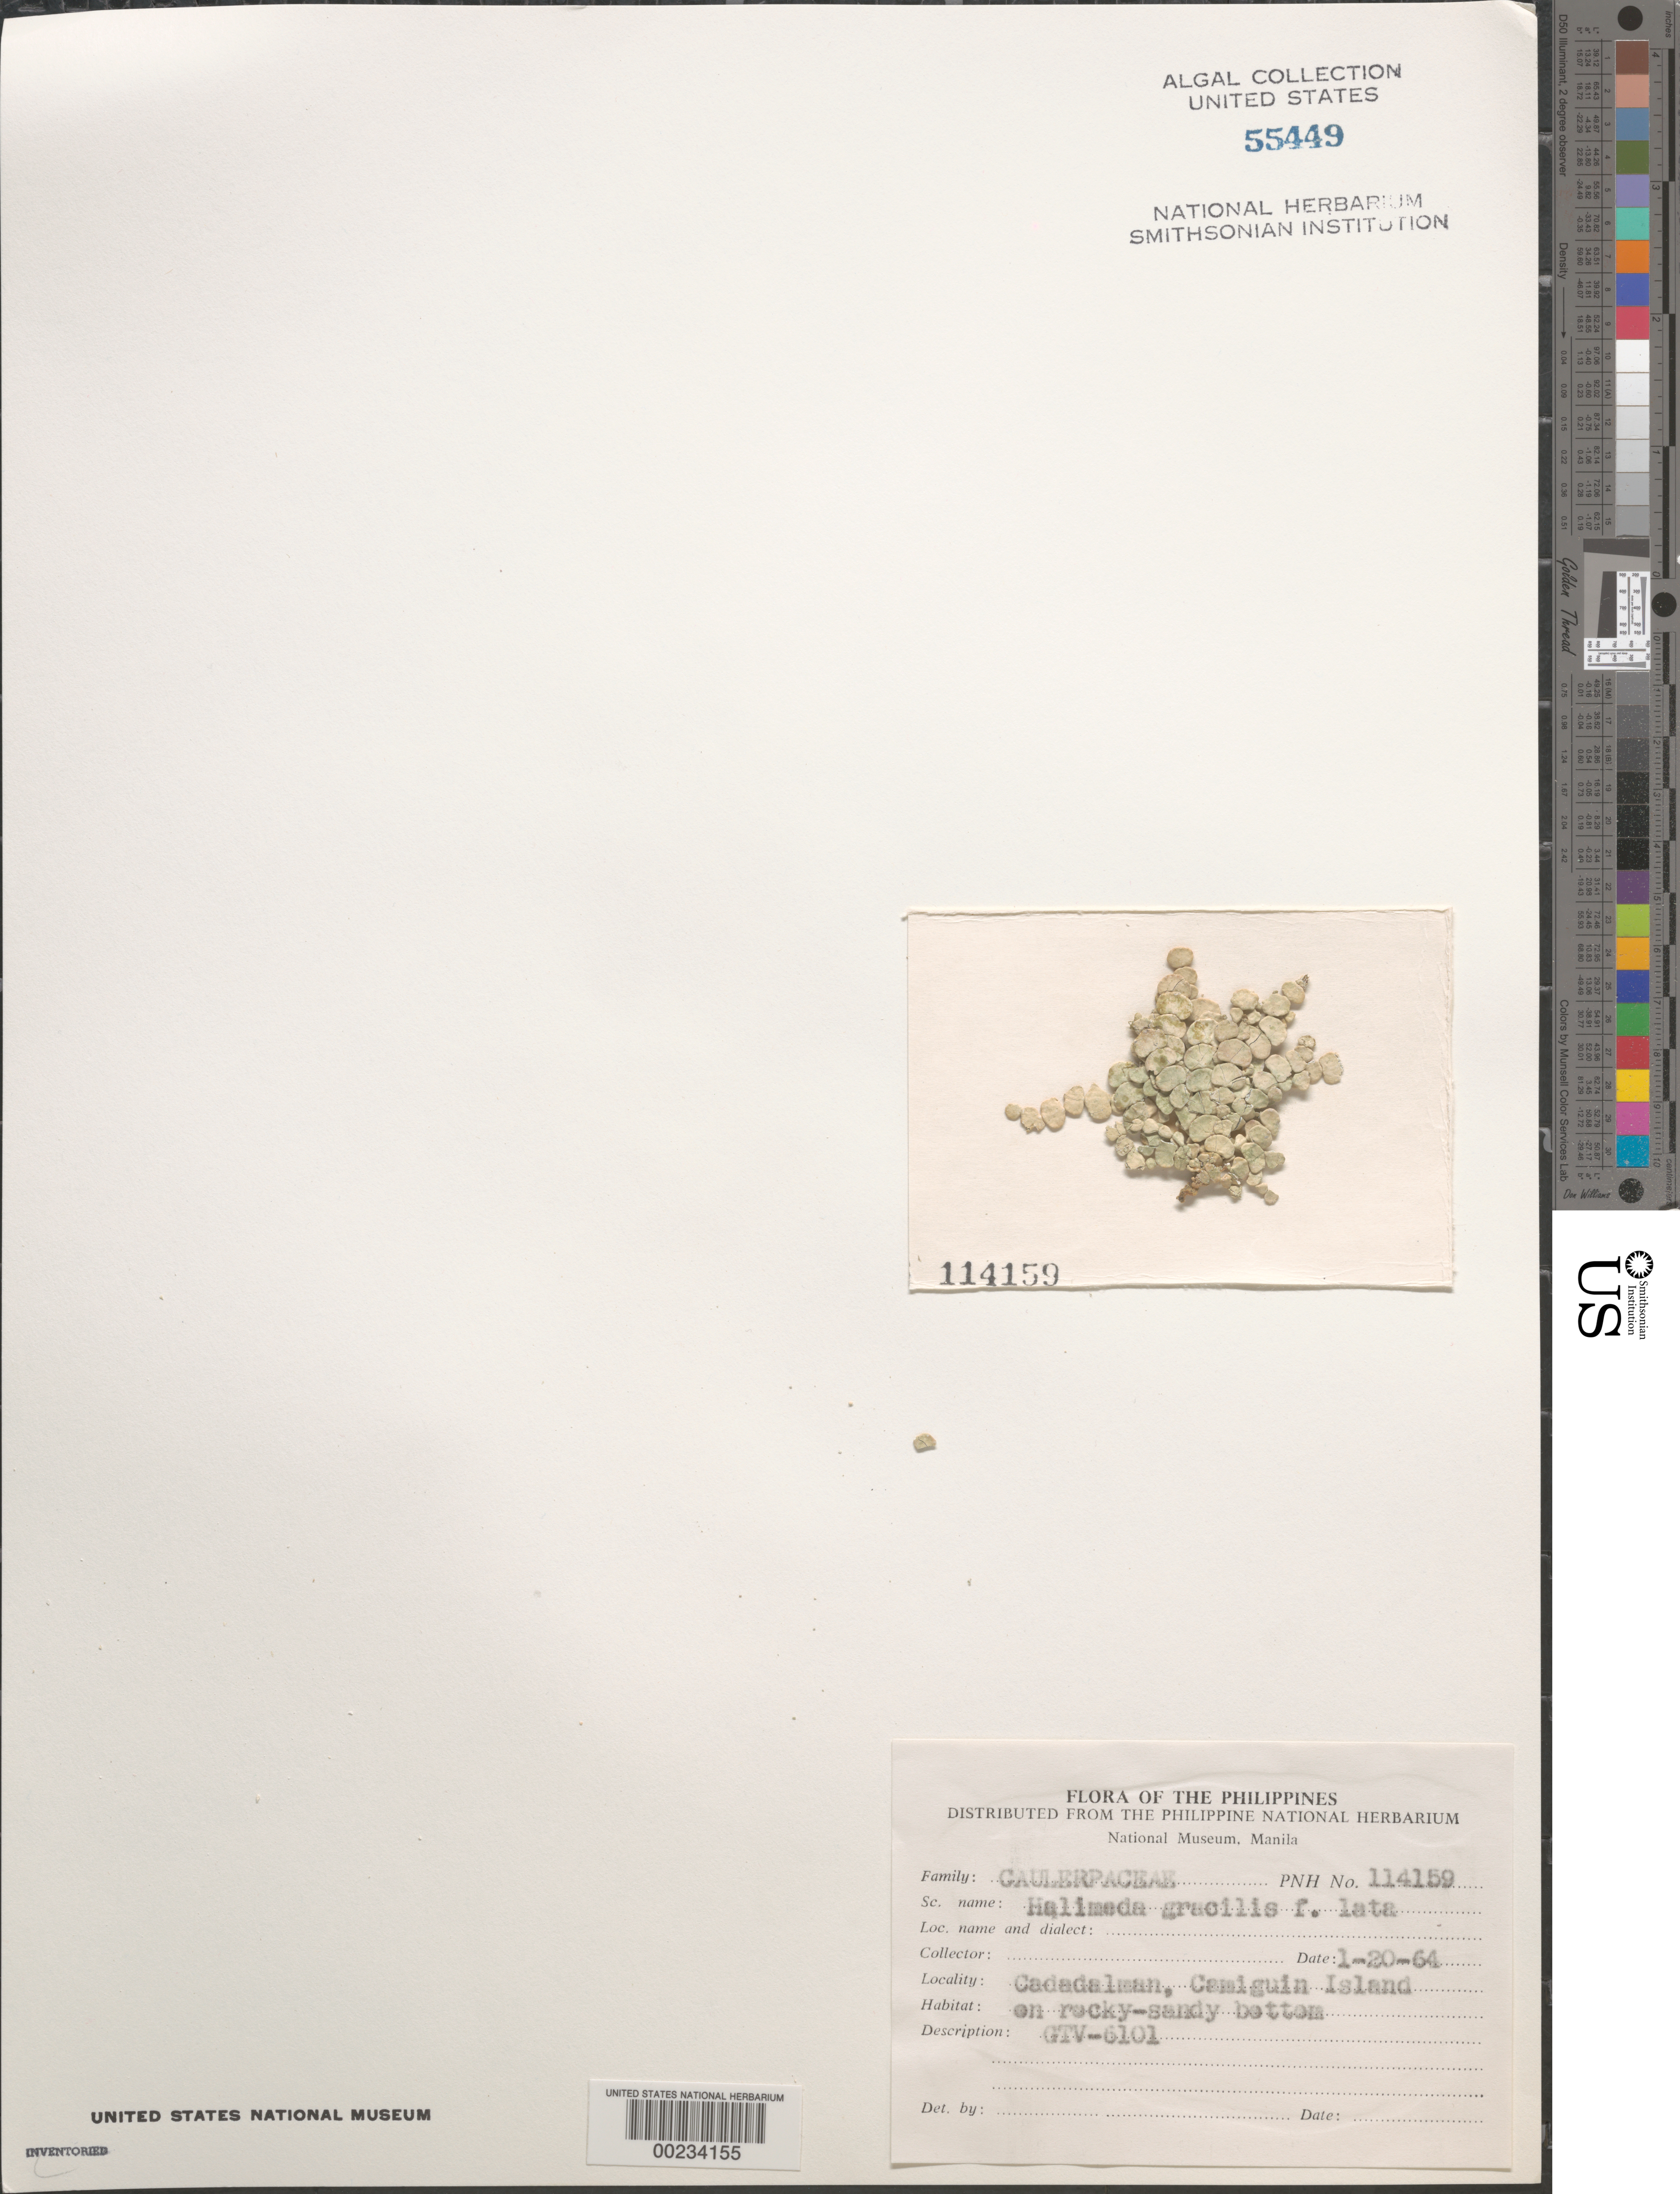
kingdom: Plantae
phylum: Chlorophyta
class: Ulvophyceae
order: Bryopsidales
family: Halimedaceae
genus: Halimeda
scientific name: Halimeda gracilis f. lata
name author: W.R. Taylor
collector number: GTV 6101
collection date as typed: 20 Jan 1964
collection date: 1964-01-20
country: Philippines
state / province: Northern Mindanao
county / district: Camiguin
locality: Cadadalman, camiguin island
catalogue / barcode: US 55449